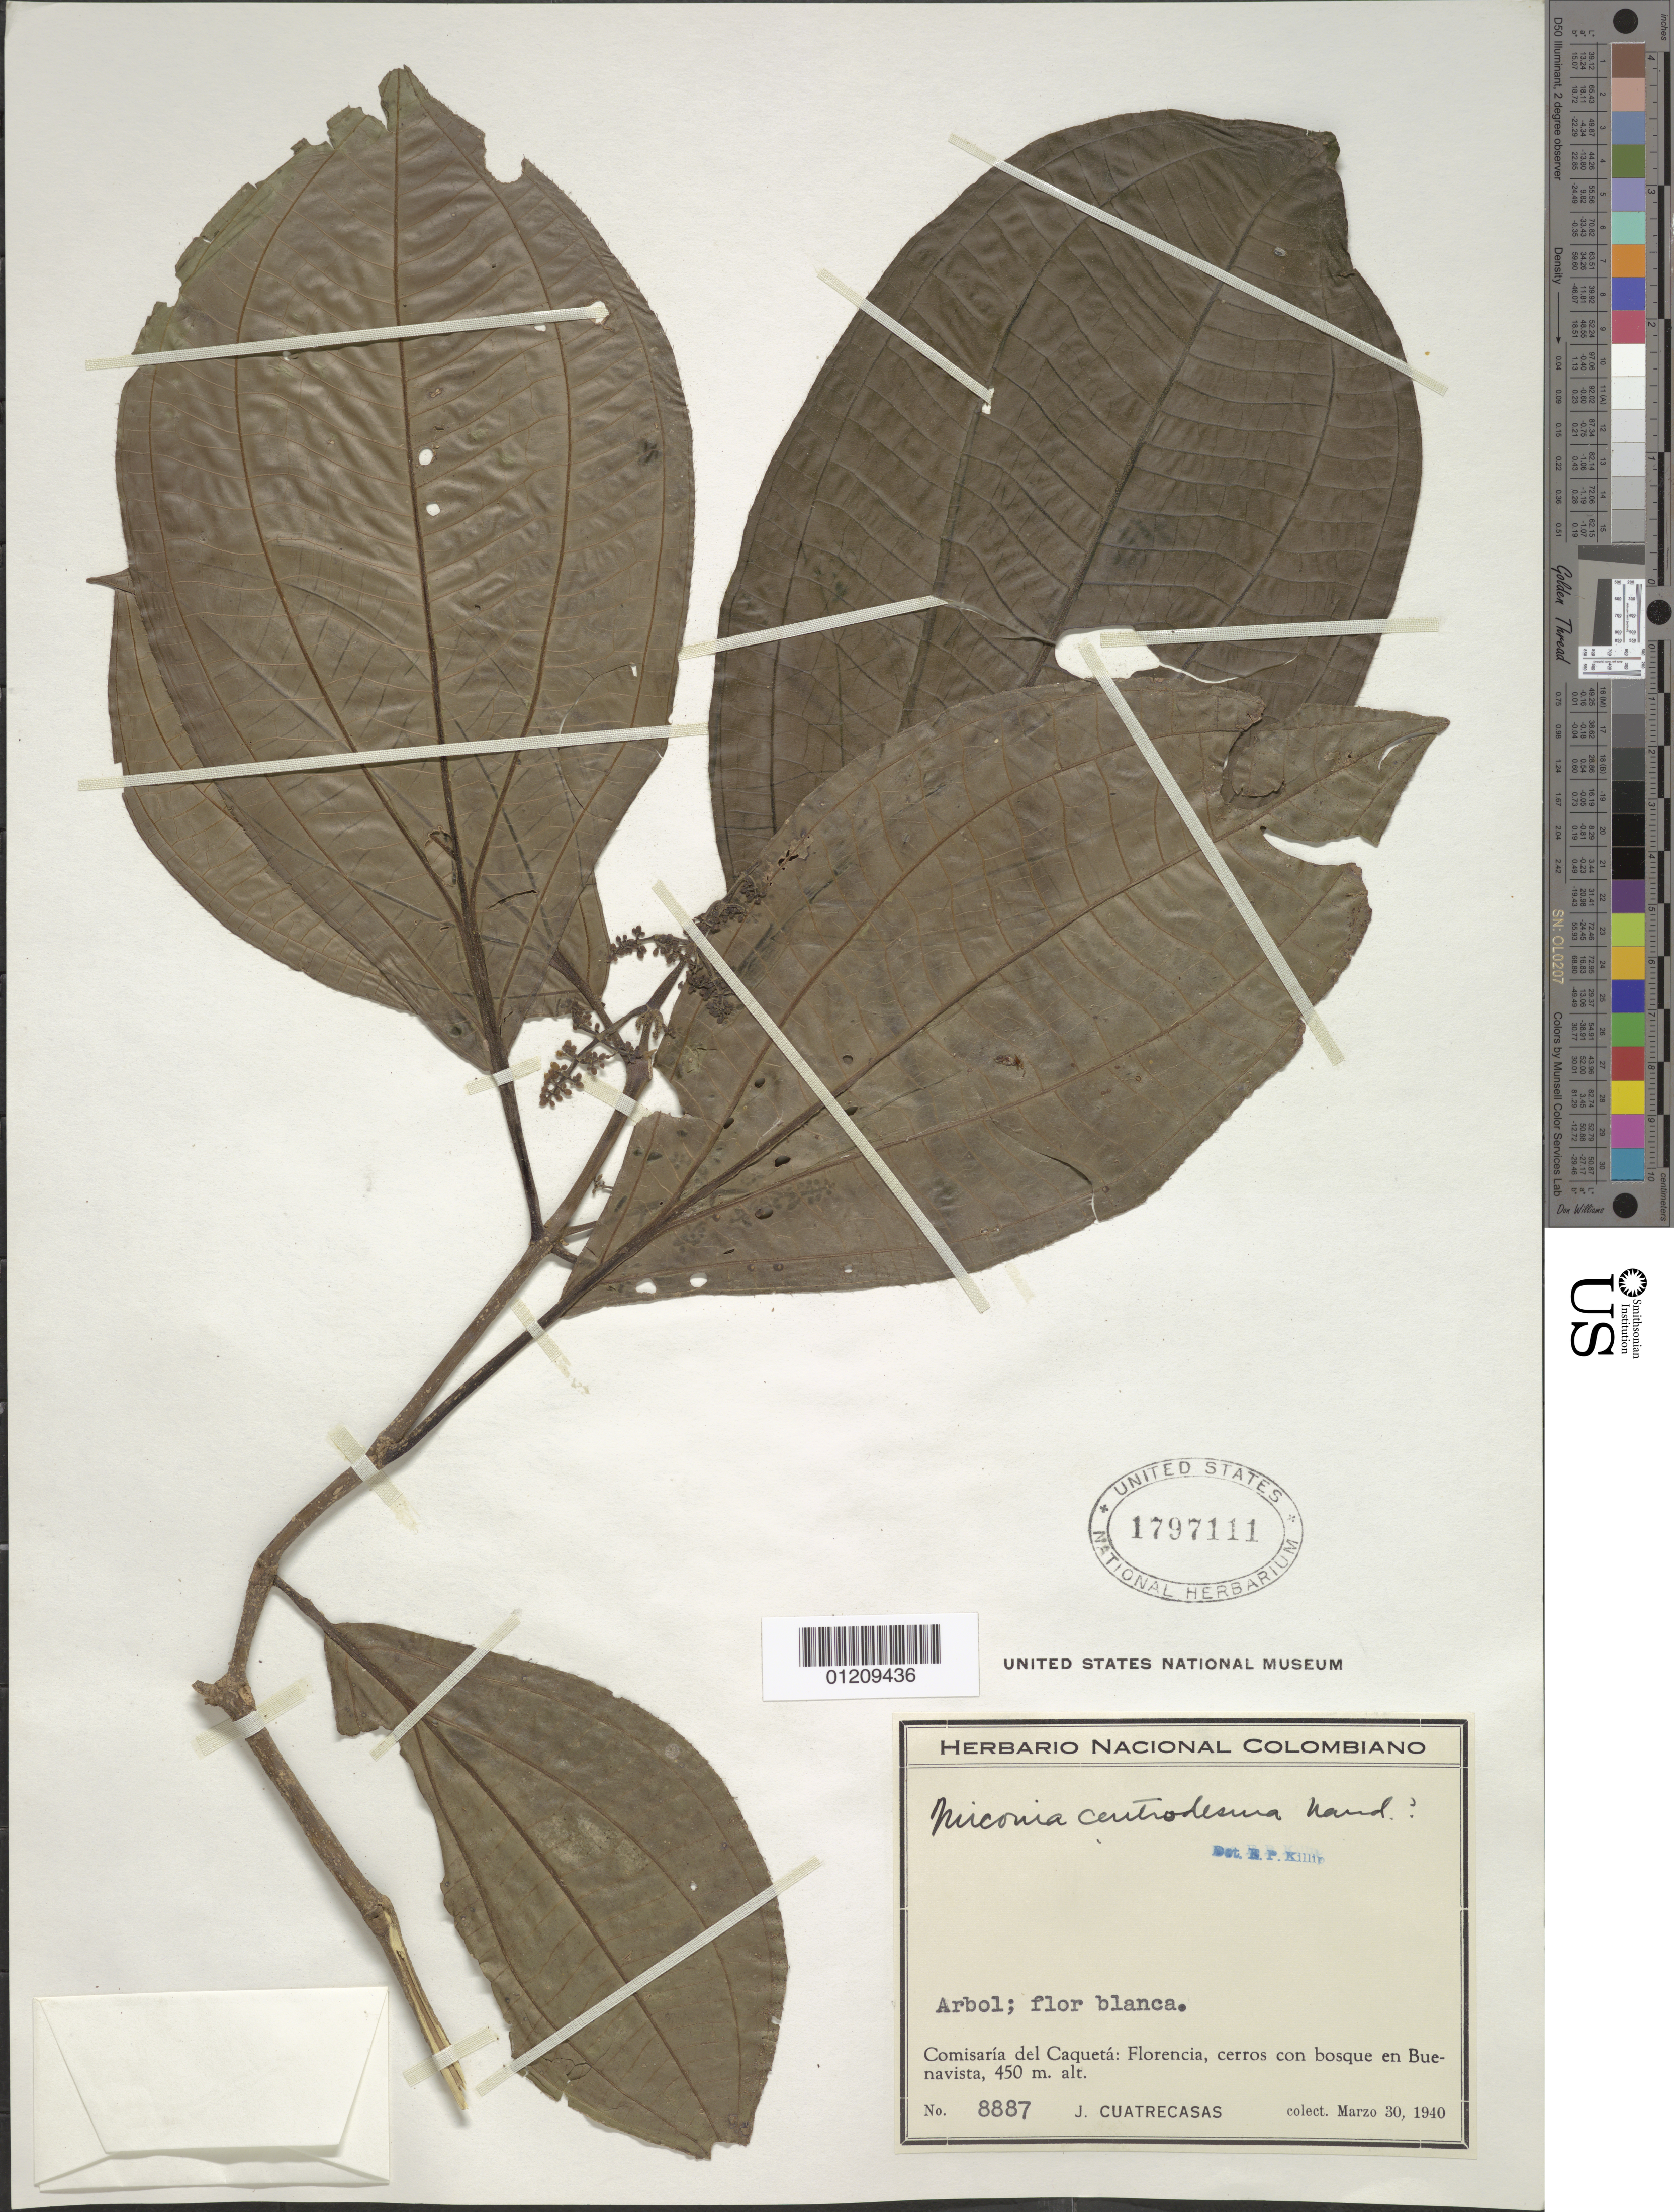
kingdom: Plantae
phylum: Tracheophyta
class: Magnoliopsida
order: Myrtales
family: Melastomataceae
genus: Miconia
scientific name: Miconia centrodesma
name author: Naudin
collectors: J. Cuatrecasas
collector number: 8887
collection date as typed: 30 Mar 1940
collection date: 1940-03-30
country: Colombia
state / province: Caquetá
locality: Florencia, Cerros con Bosque en Buenavista.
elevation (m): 450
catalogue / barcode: US 1797111